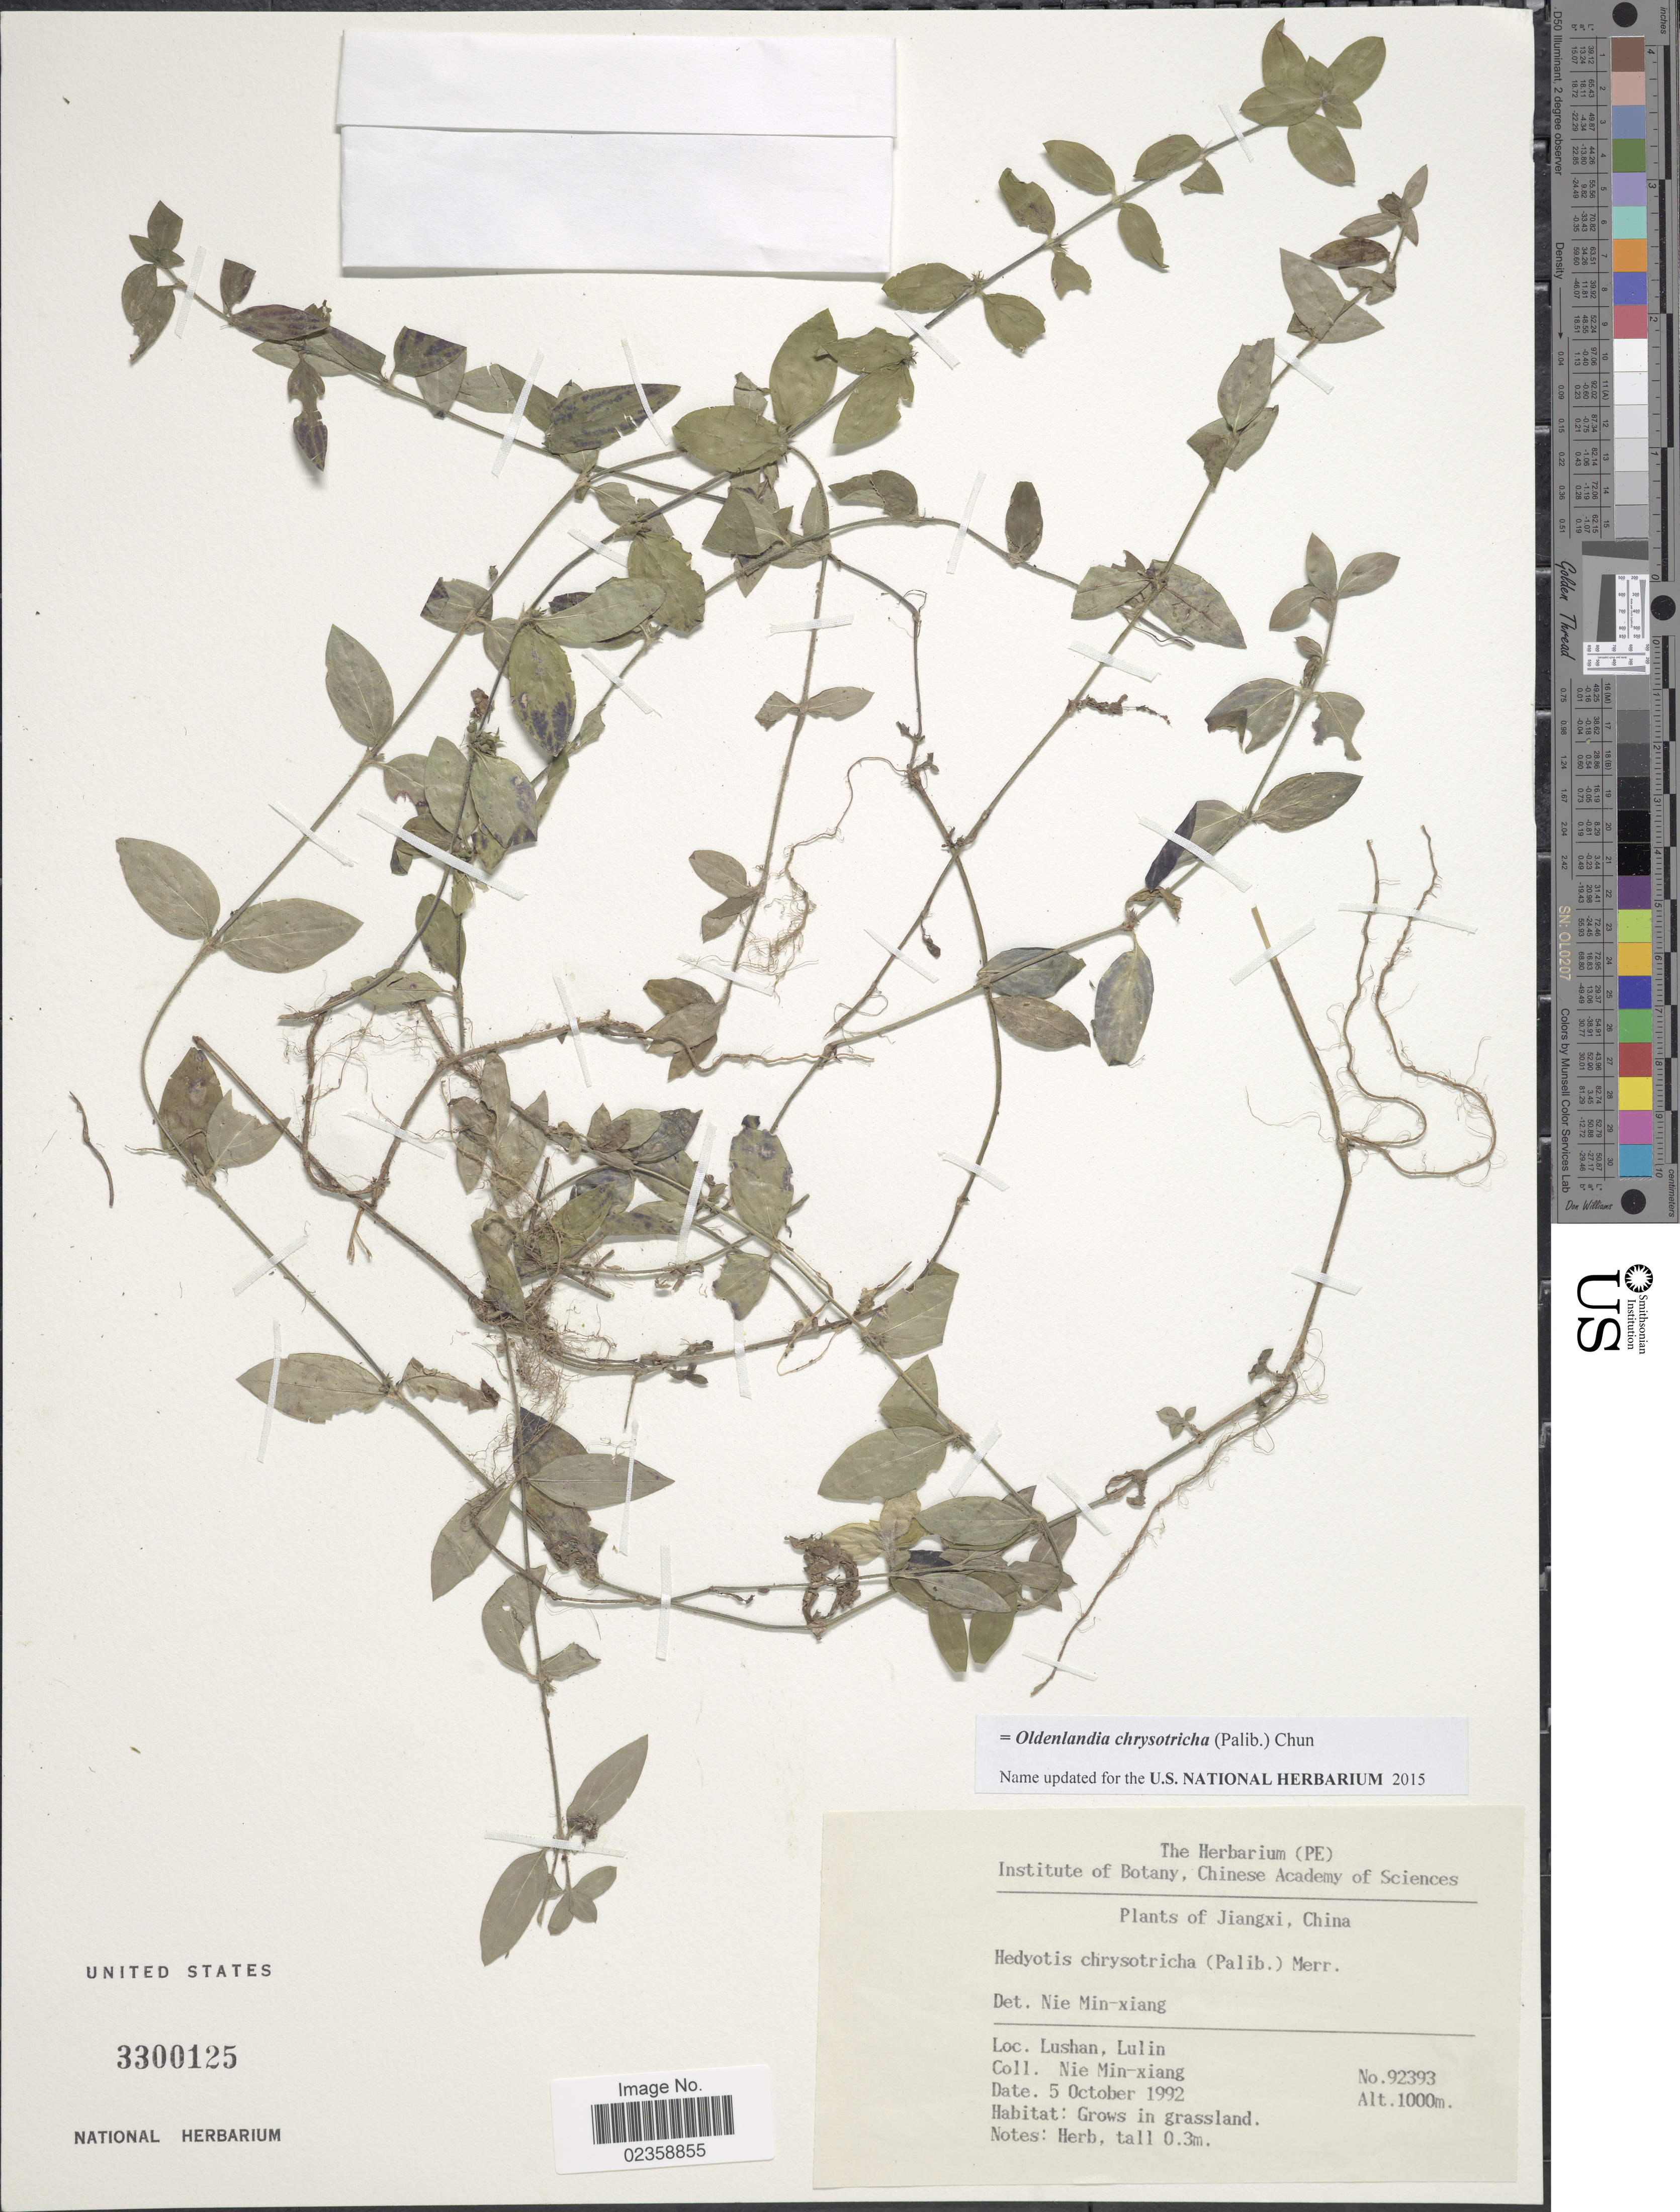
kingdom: Plantae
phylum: Tracheophyta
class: Magnoliopsida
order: Gentianales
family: Rubiaceae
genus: Oldenlandia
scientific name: Oldenlandia chrysotricha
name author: (Palib.) Chun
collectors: M. Nie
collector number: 92393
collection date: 1992-10-05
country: China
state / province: Jiangxi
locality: Lushan, Lulin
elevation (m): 1000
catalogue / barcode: US 3300125